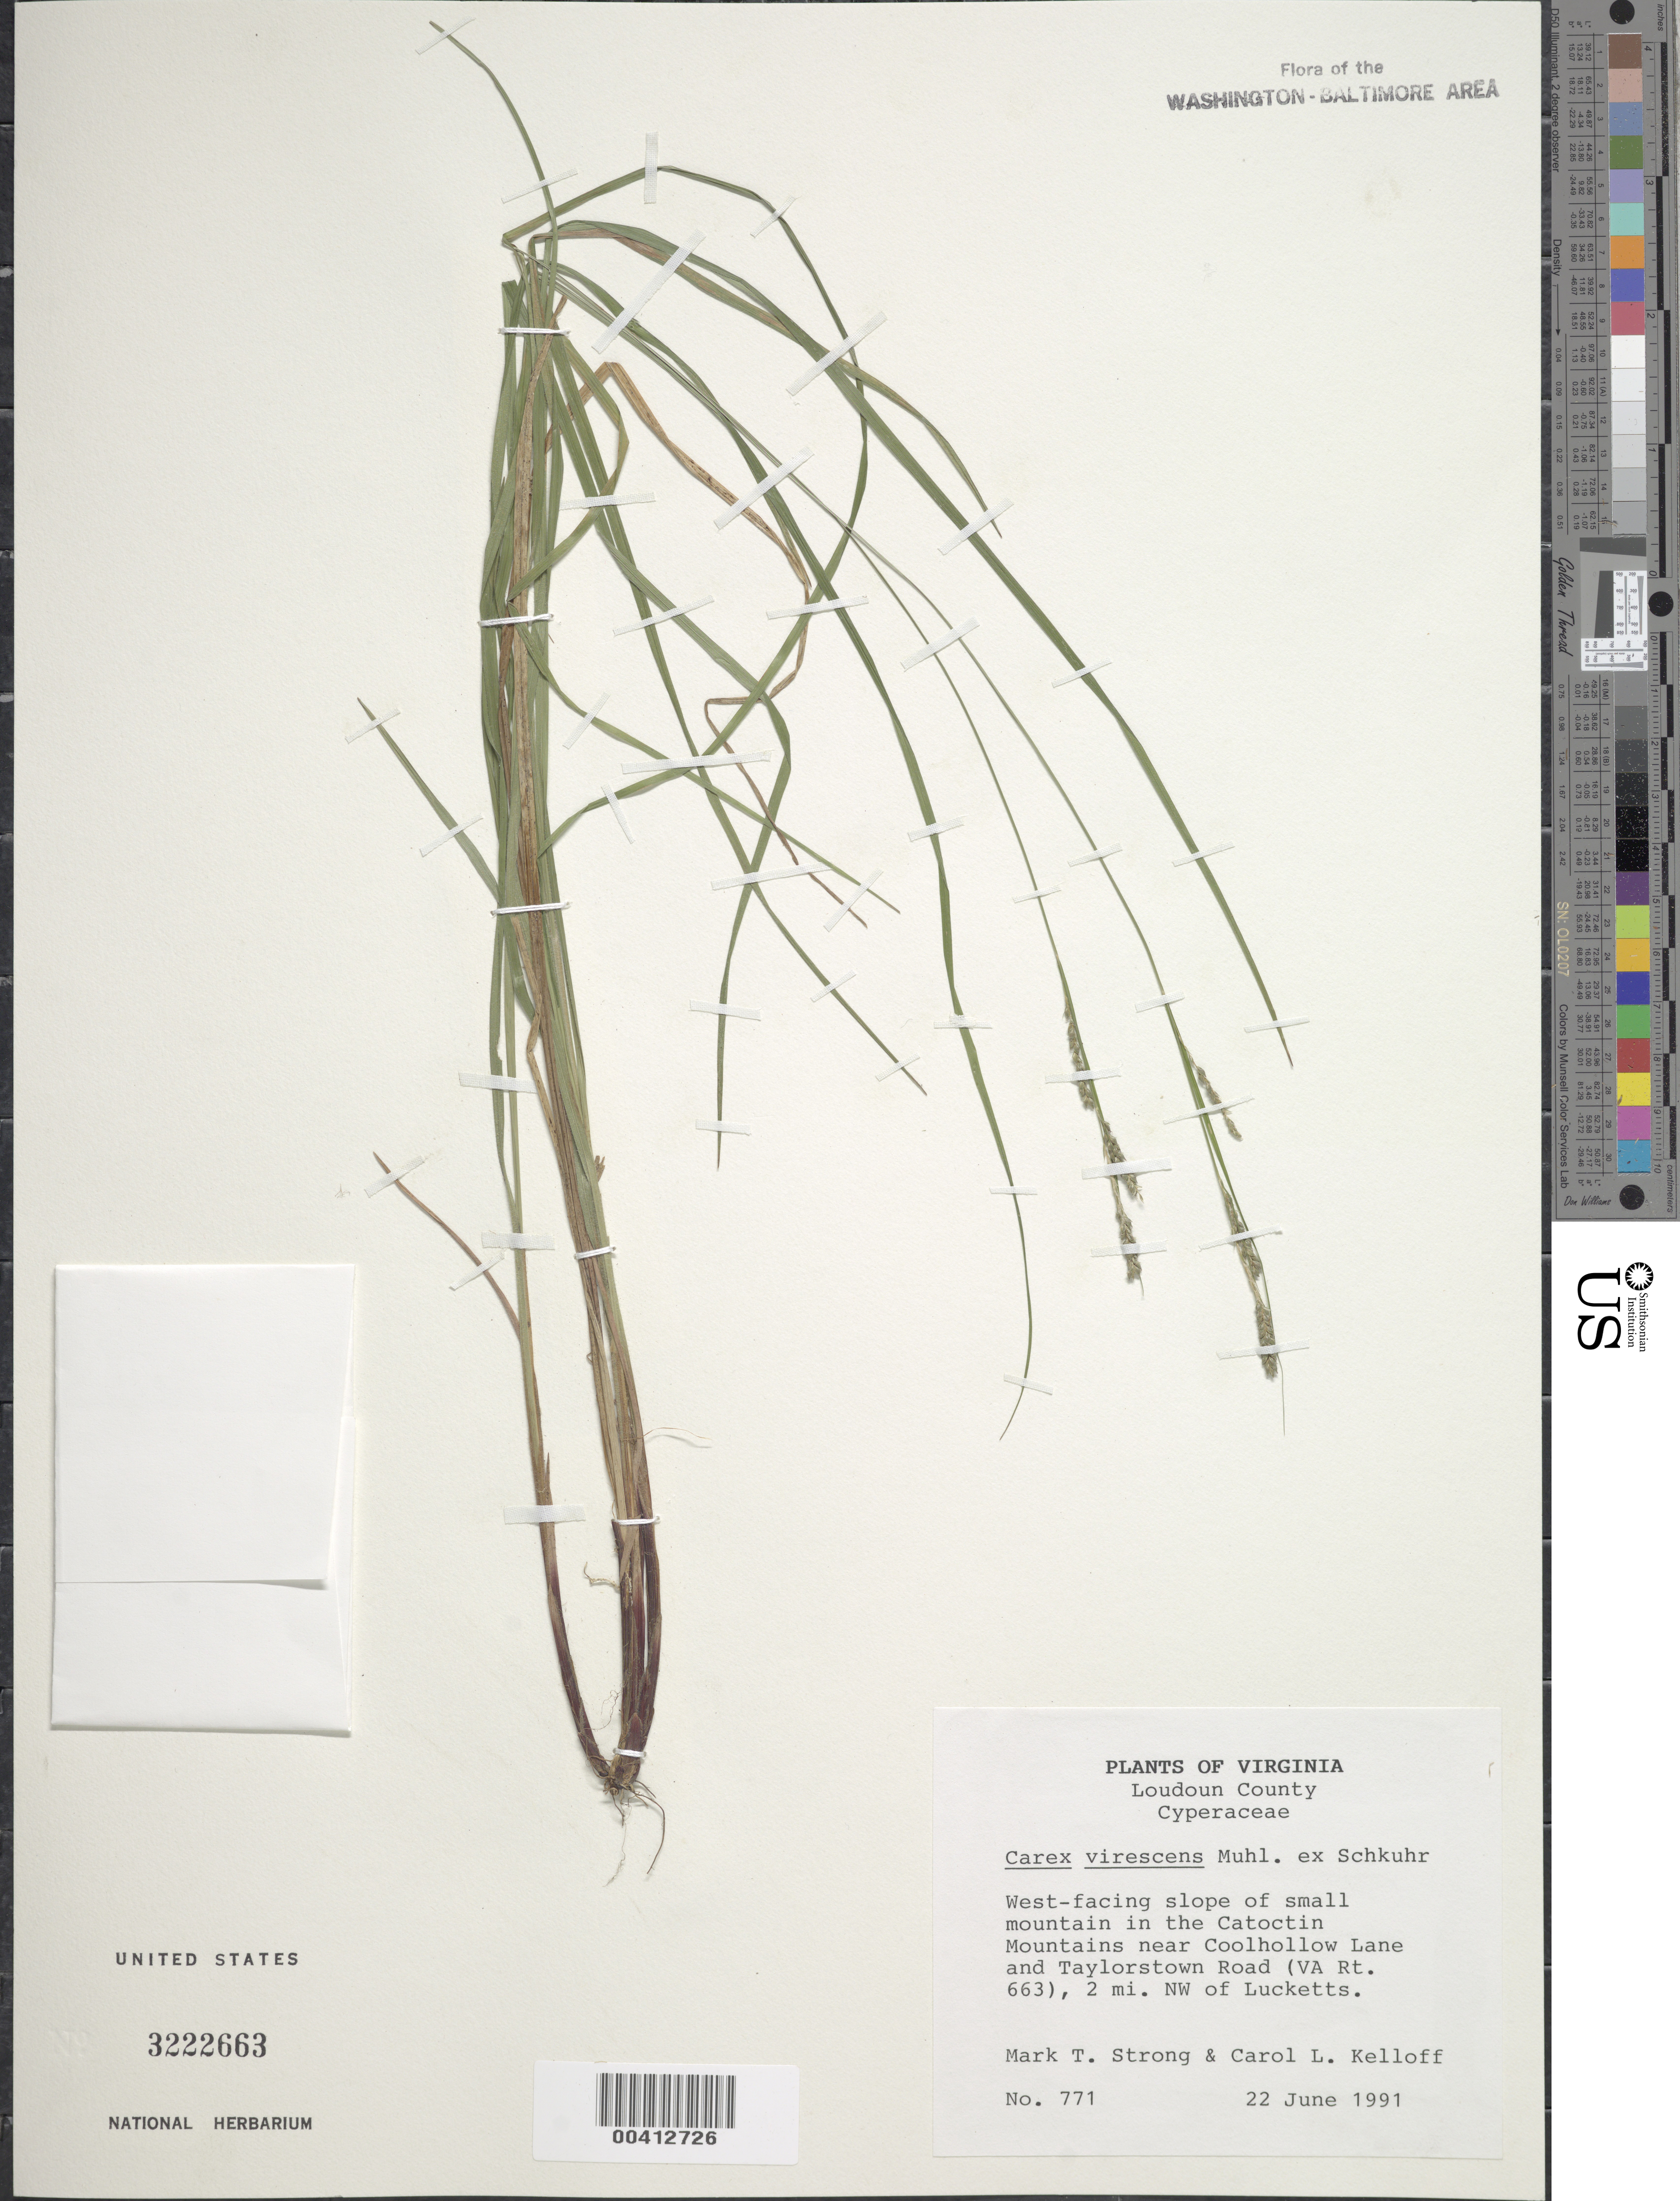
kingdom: Plantae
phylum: Tracheophyta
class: Liliopsida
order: Poales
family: Cyperaceae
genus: Carex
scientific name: Carex virescens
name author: Muhl. ex Willd.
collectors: M. T. Strong & C. L. Kelloff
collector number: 771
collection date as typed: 22 Jun 1991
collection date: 1991-06-22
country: United States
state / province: Virginia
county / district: Loudoun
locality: NW of Lucketts, in Catoctin Mountains near Coolhollow Lane and Taylorstown Road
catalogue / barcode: US 3222663